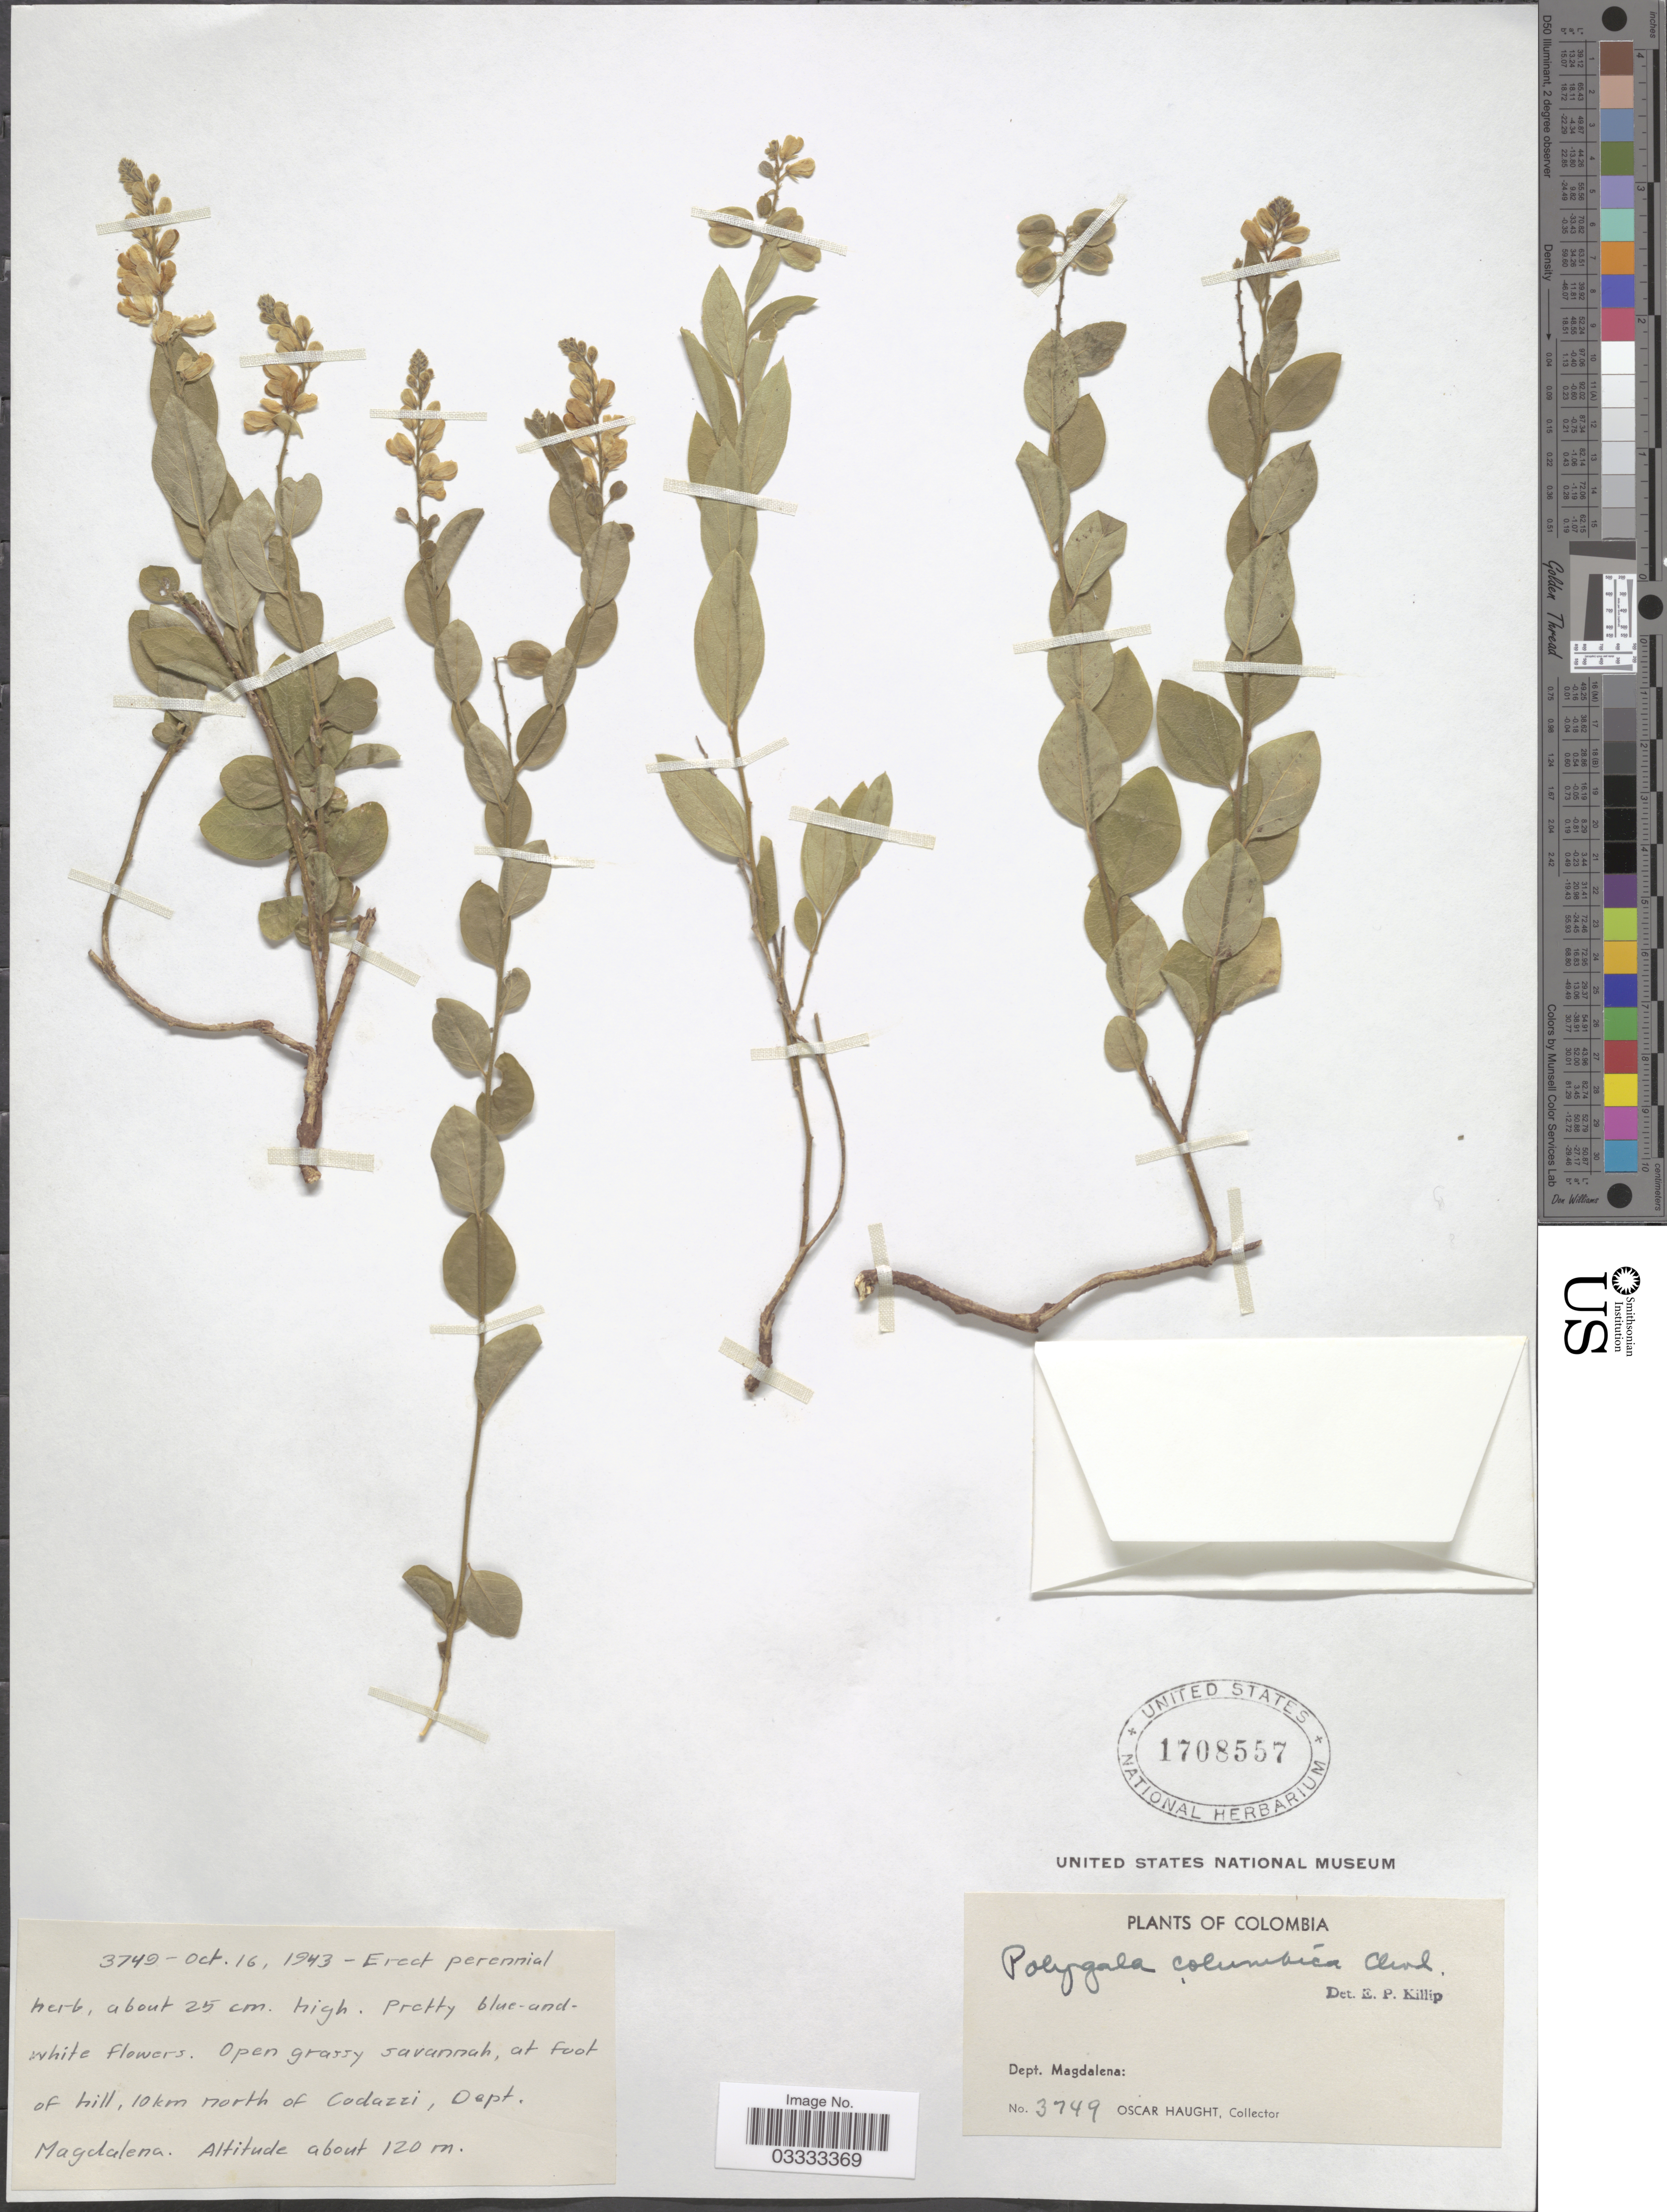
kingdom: Plantae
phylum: Tracheophyta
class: Magnoliopsida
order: Fabales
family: Polygalaceae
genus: Hebecarpa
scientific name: Hebecarpa caracasana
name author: (Kunth) J.R. Abbott & J.F.B. Pastore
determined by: Strong, Mark T., (BOT), Smithsonian Institution - National Museum of Natural History (UNITED STATES)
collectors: O. L. Haught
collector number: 3749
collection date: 1943-10-16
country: Colombia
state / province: Magdalena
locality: Dept. Magdalena. 10 km north of Codazzi.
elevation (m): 120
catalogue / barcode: US 1708557